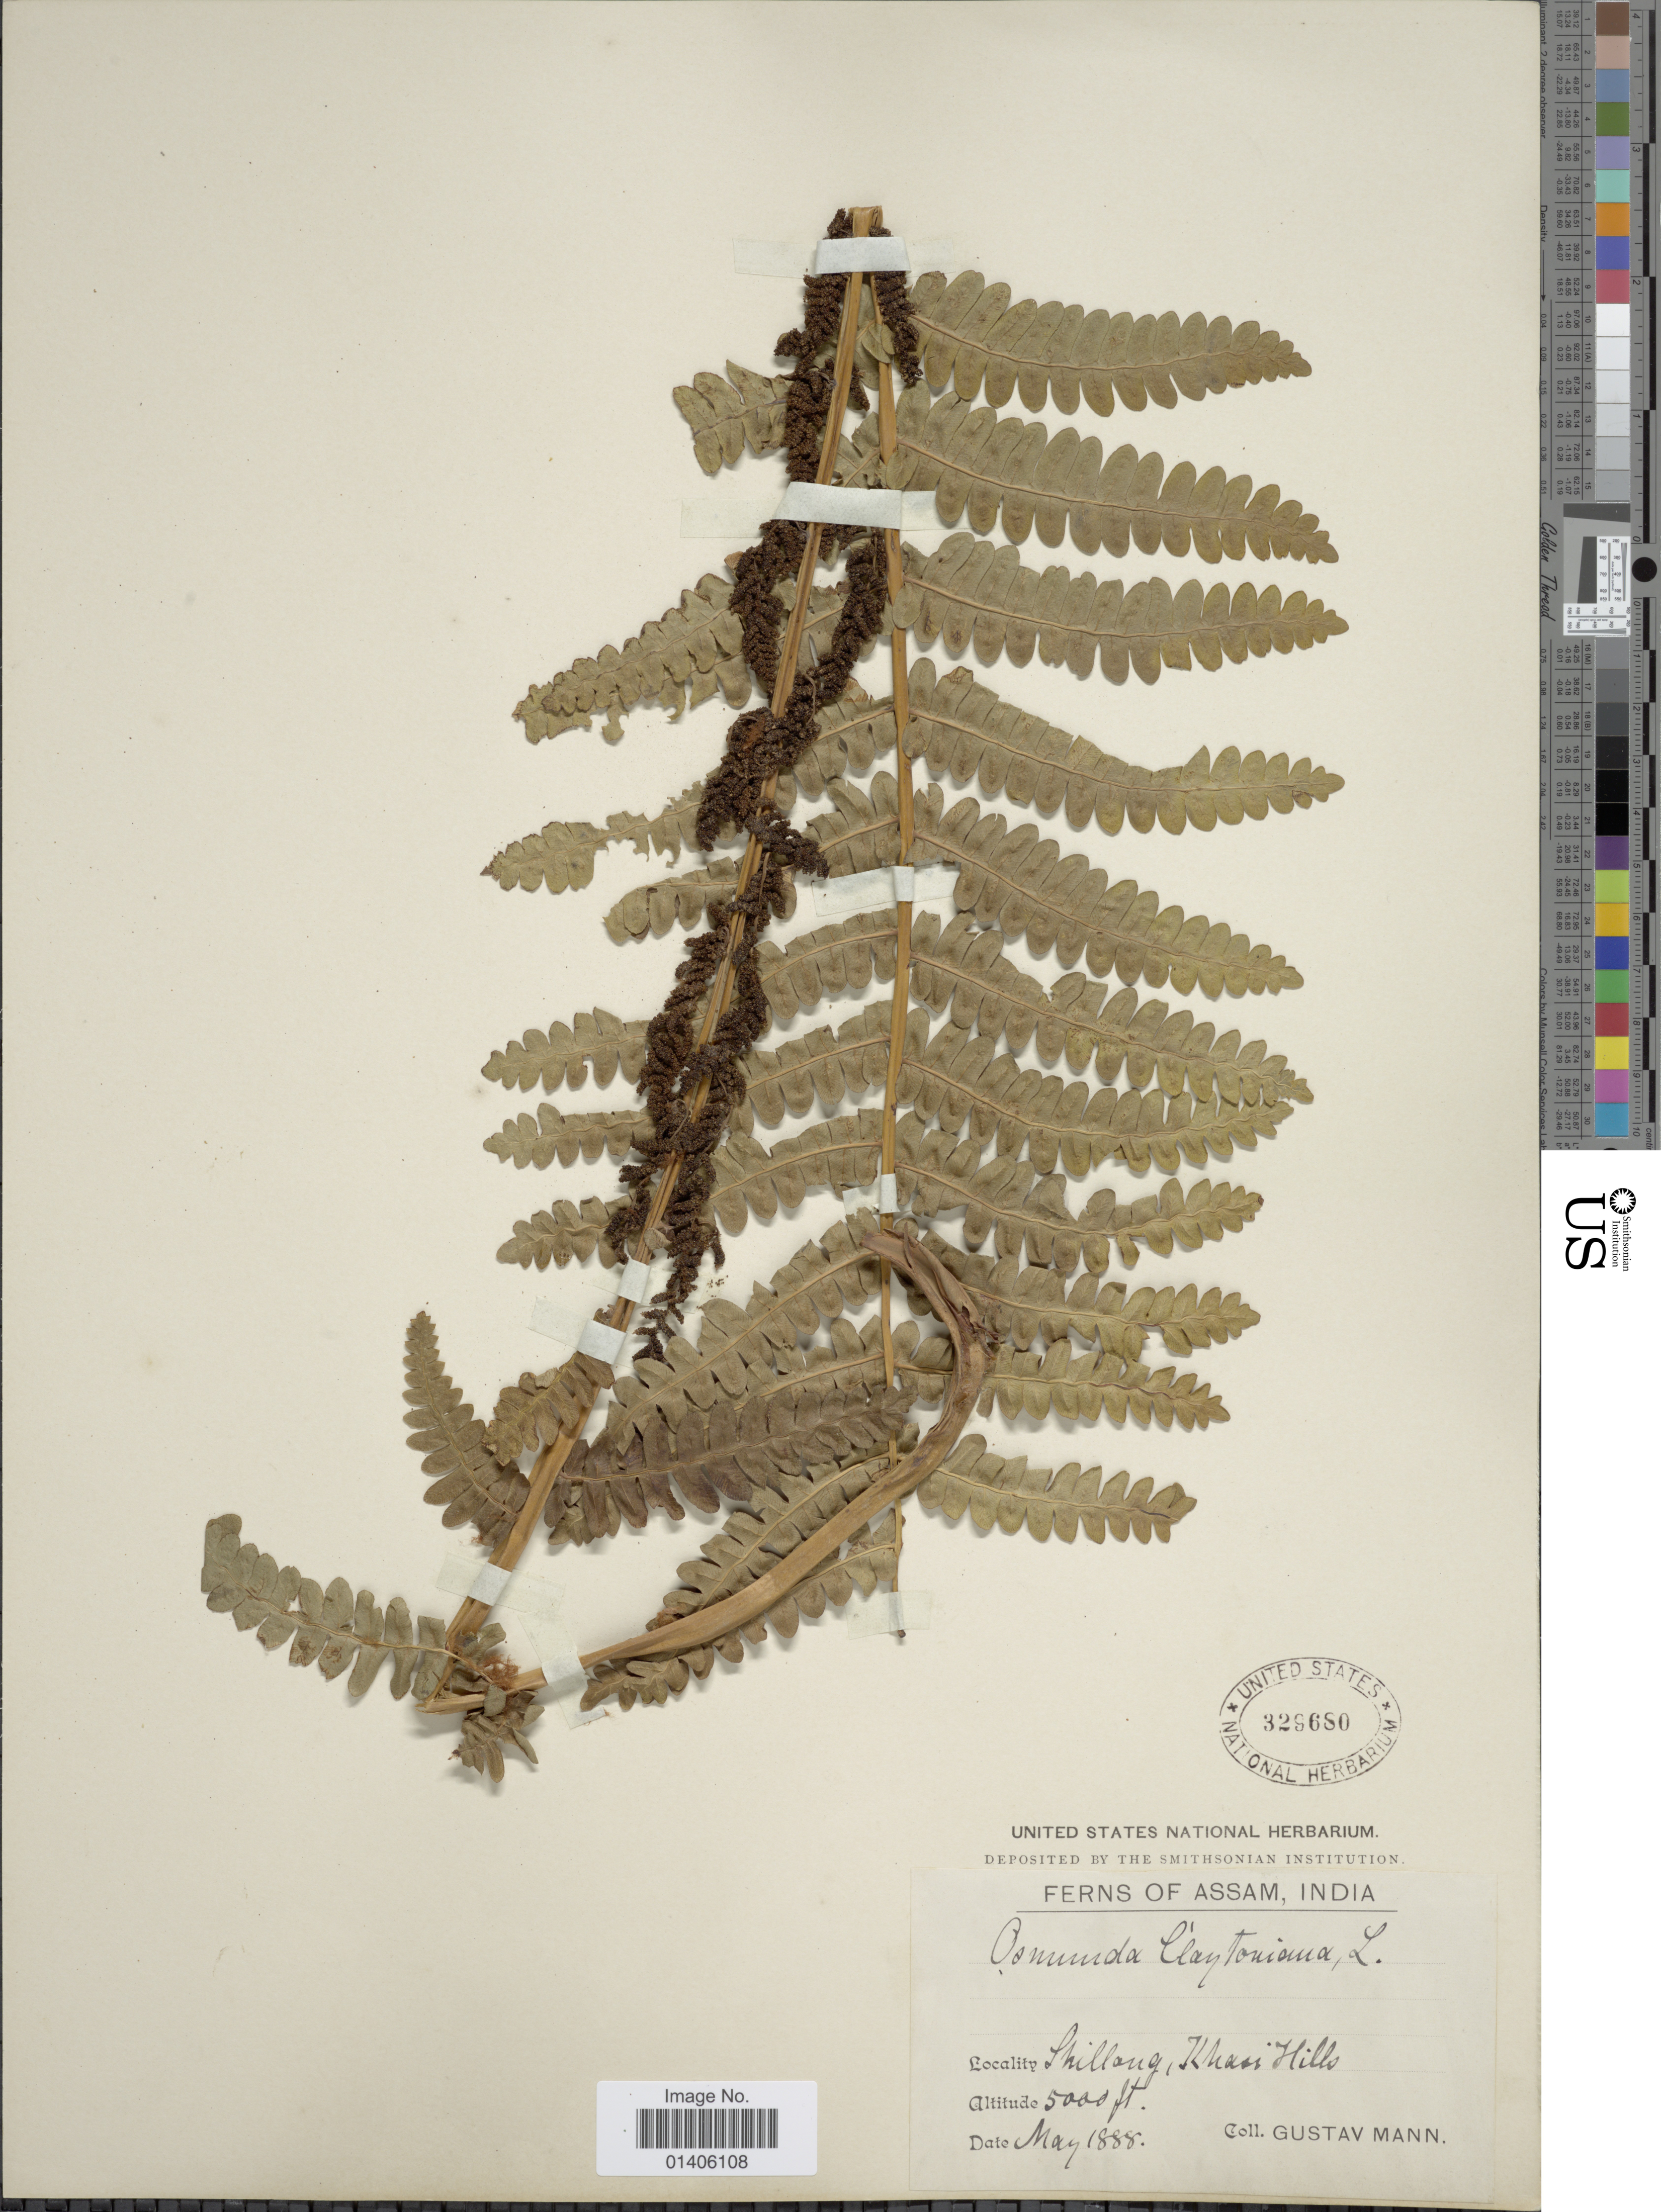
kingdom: Plantae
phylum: Tracheophyta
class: Polypodiopsida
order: Osmundales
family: Osmundaceae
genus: Osmunda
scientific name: Osmunda claytoniana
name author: (L.) Tagawa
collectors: G. Mann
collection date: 1888-05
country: India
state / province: Meghalaya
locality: Shillong, Khasi Hills. Assam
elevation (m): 1524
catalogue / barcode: US 329680